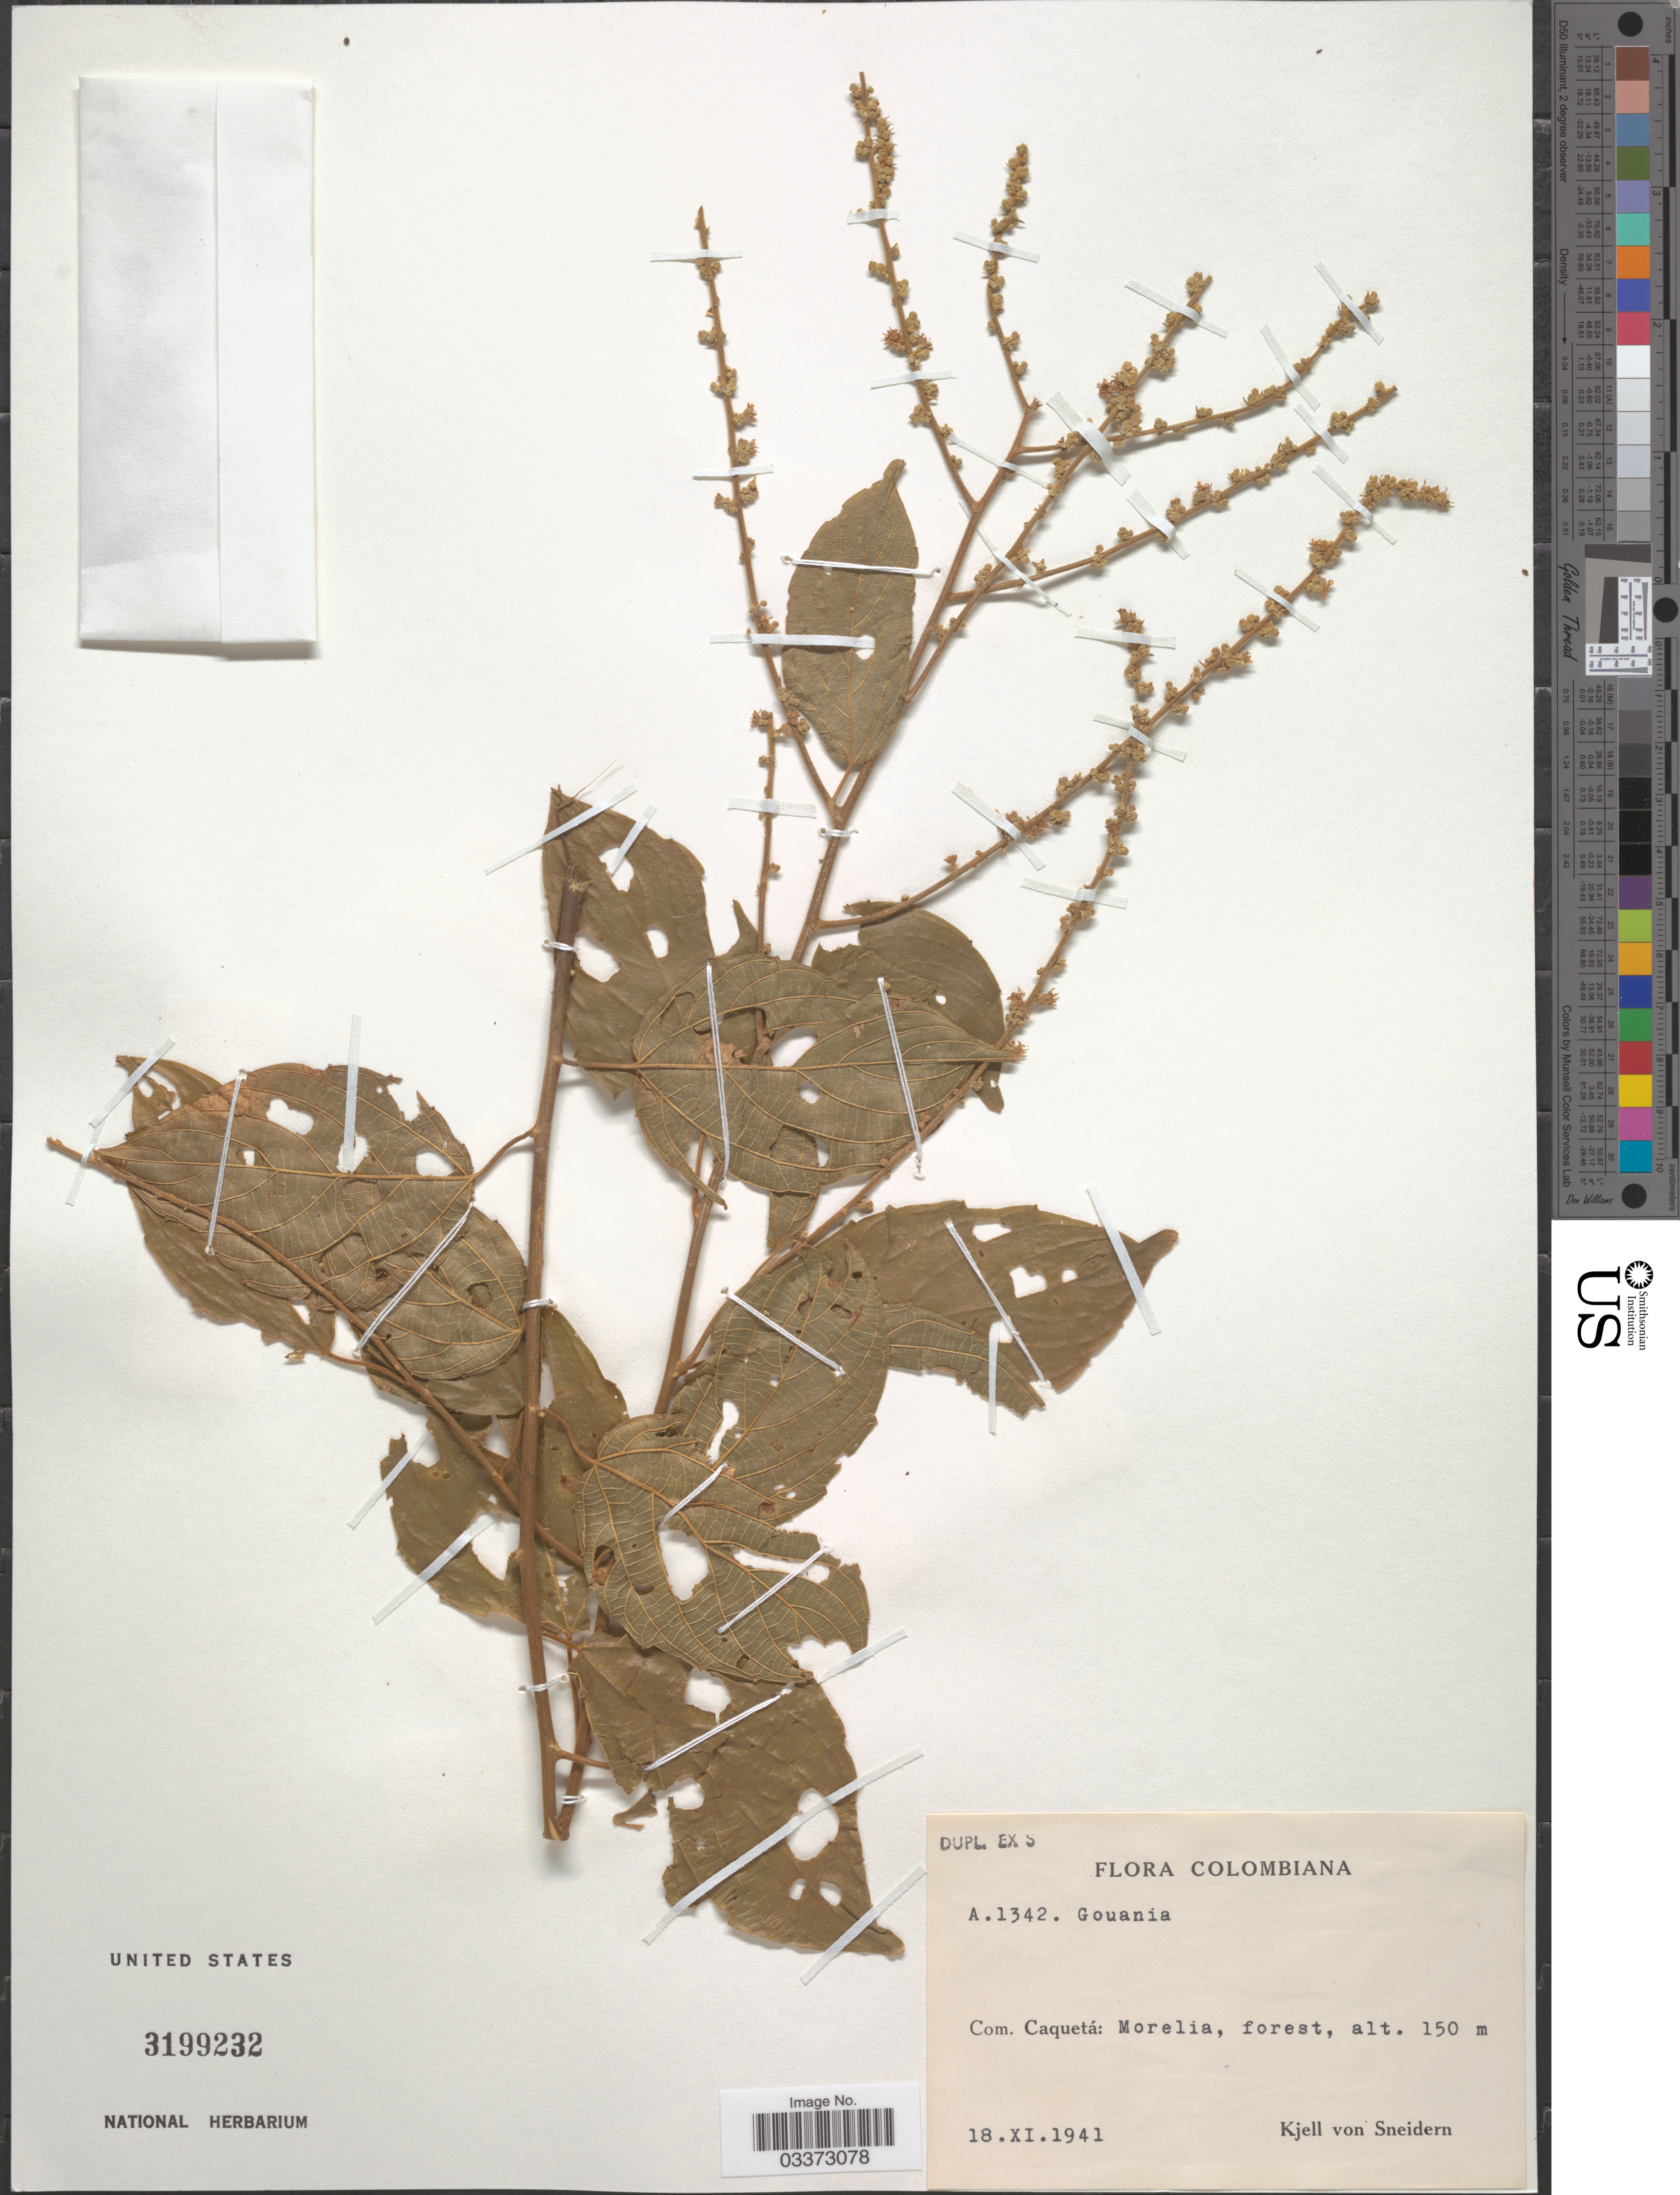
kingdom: Plantae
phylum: Tracheophyta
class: Magnoliopsida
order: Rosales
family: Rhamnaceae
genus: Gouania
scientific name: Gouania sp.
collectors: K. von Sneidern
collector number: A.1342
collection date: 1941-11-18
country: Colombia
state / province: Caquetá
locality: Com. Caquetá: Morelia.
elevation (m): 150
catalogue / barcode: US 3199232